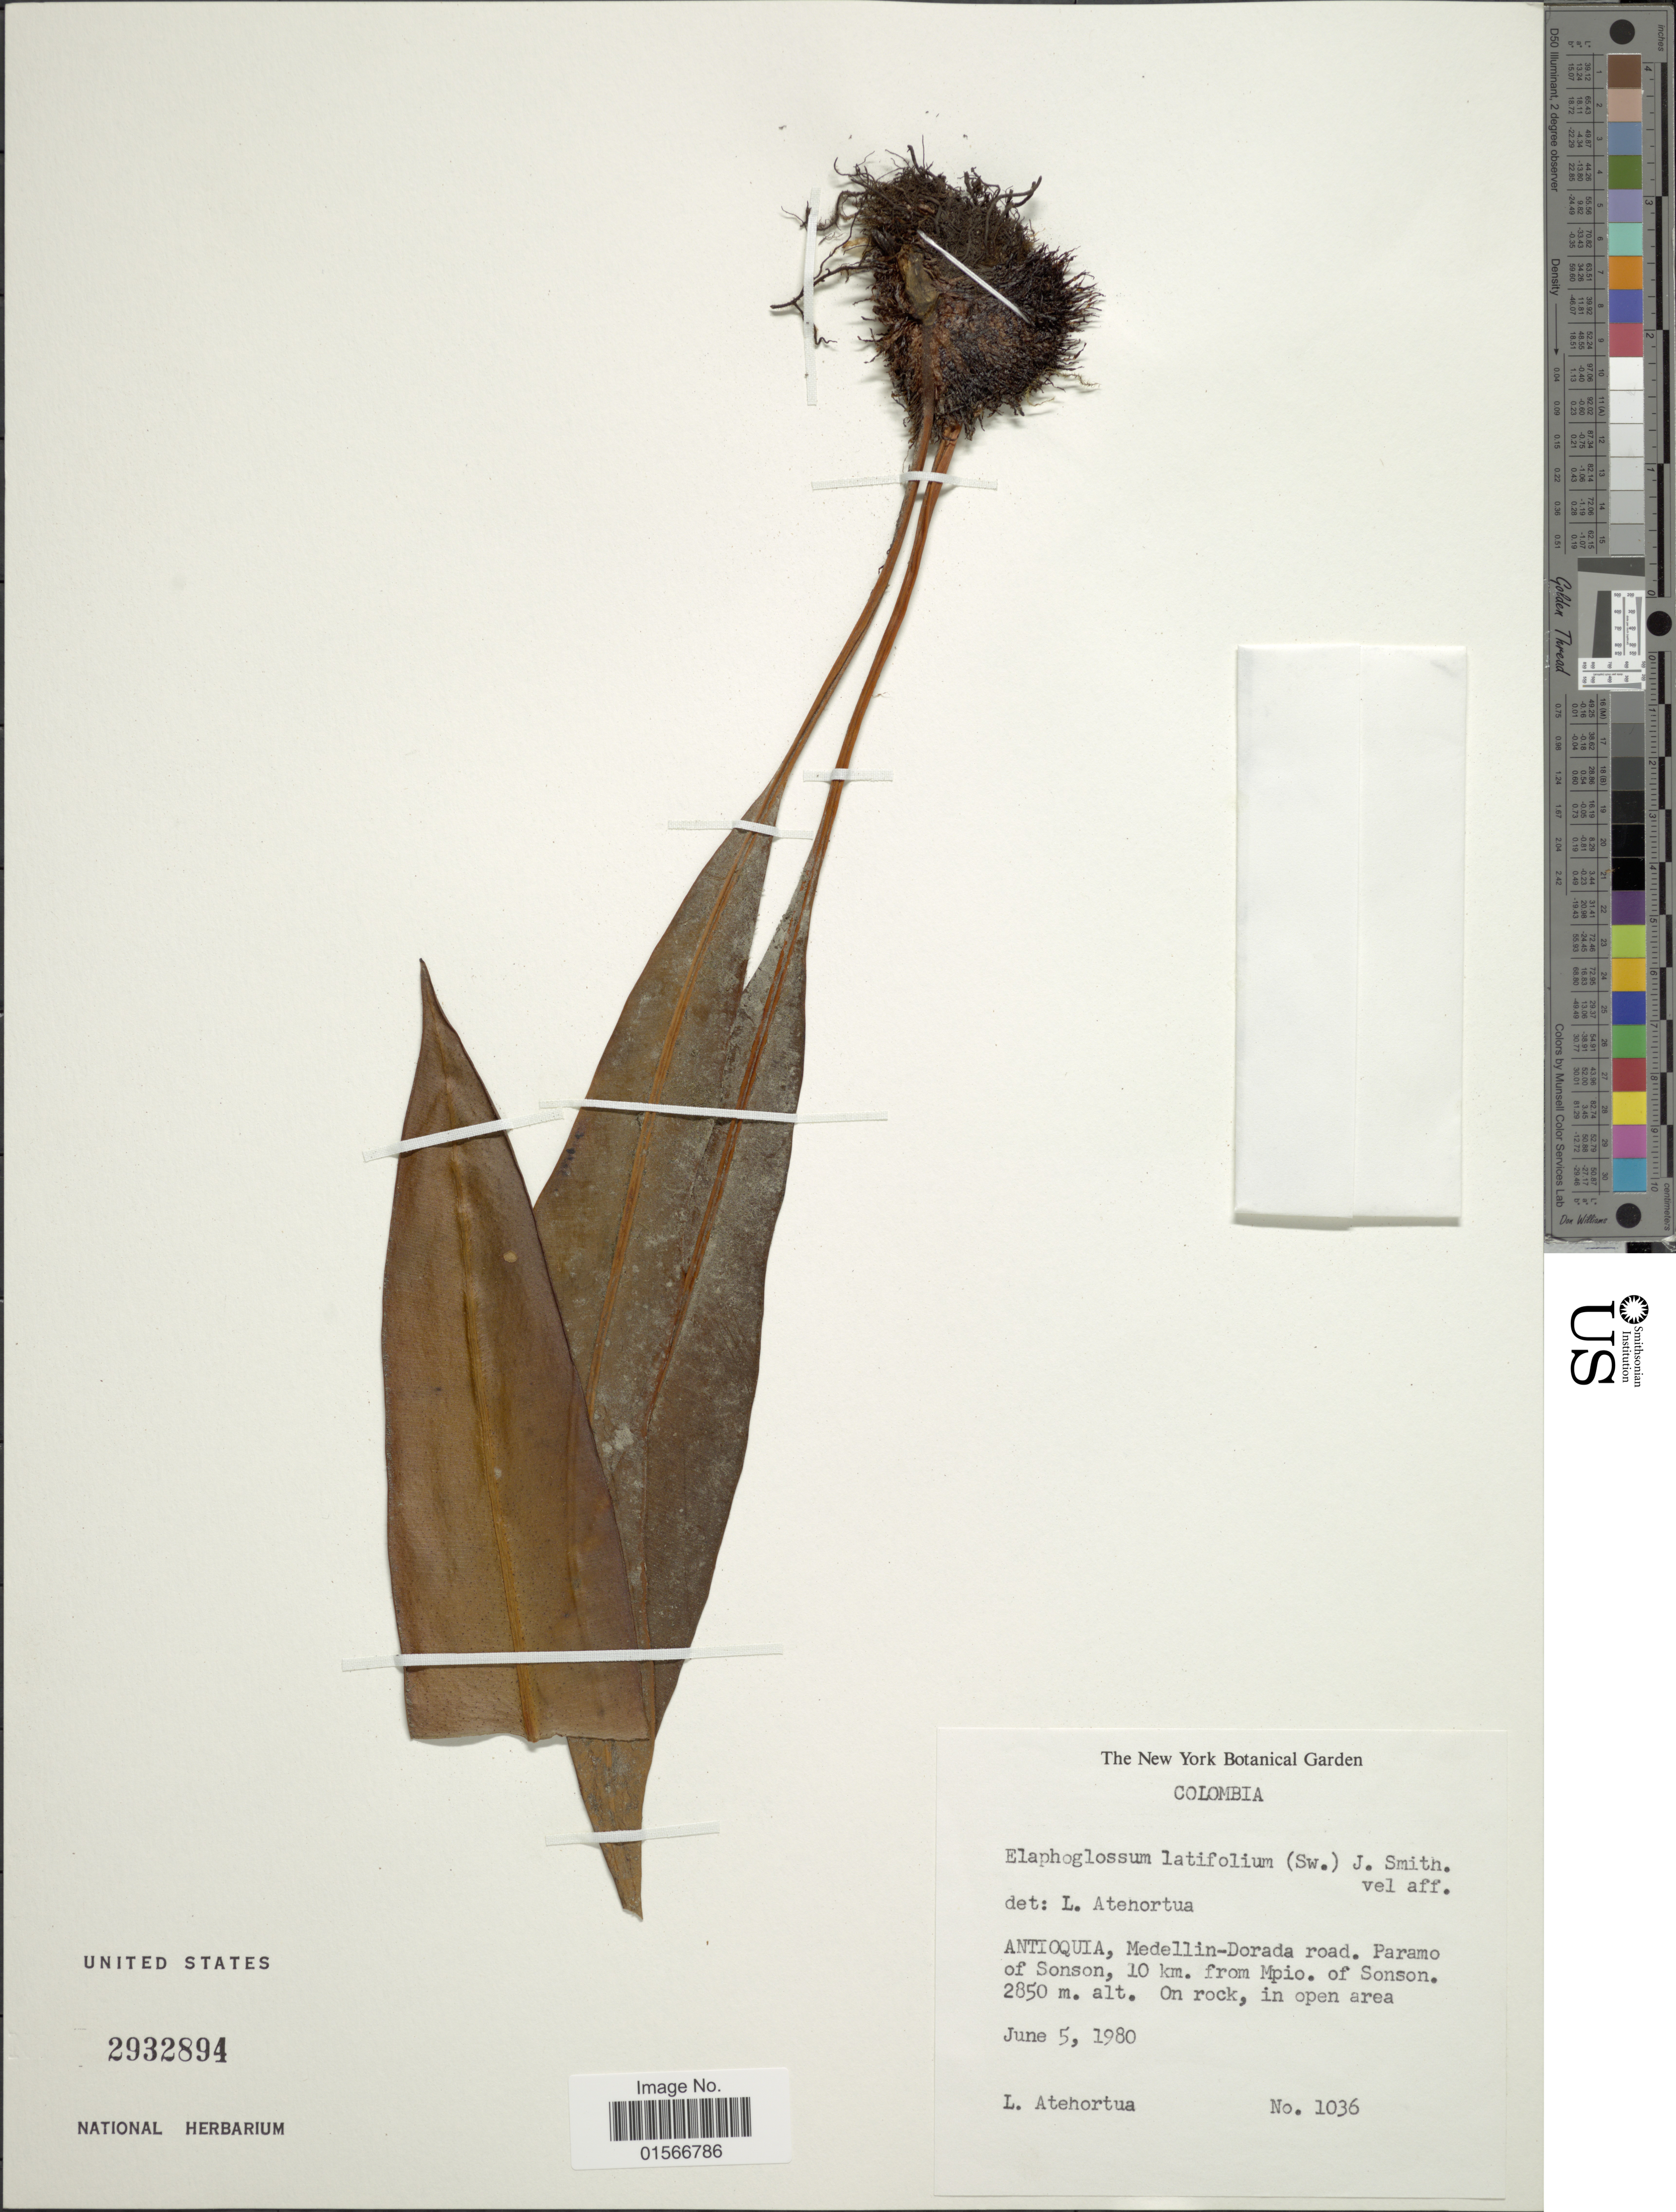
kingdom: Plantae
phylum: Tracheophyta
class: Polypodiopsida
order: Polypodiales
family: Dryopteridaceae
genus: Elaphoglossum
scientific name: Elaphoglossum latifolium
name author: (Sw.) J. Sm.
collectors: L. Atehortúa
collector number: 1036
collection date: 1980-06-05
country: Colombia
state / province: Antioquia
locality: Medellin-Dorada road. Paramo of Sonson, 10 km. from Mpio. of Sonson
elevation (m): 2850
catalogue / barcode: US 2932894